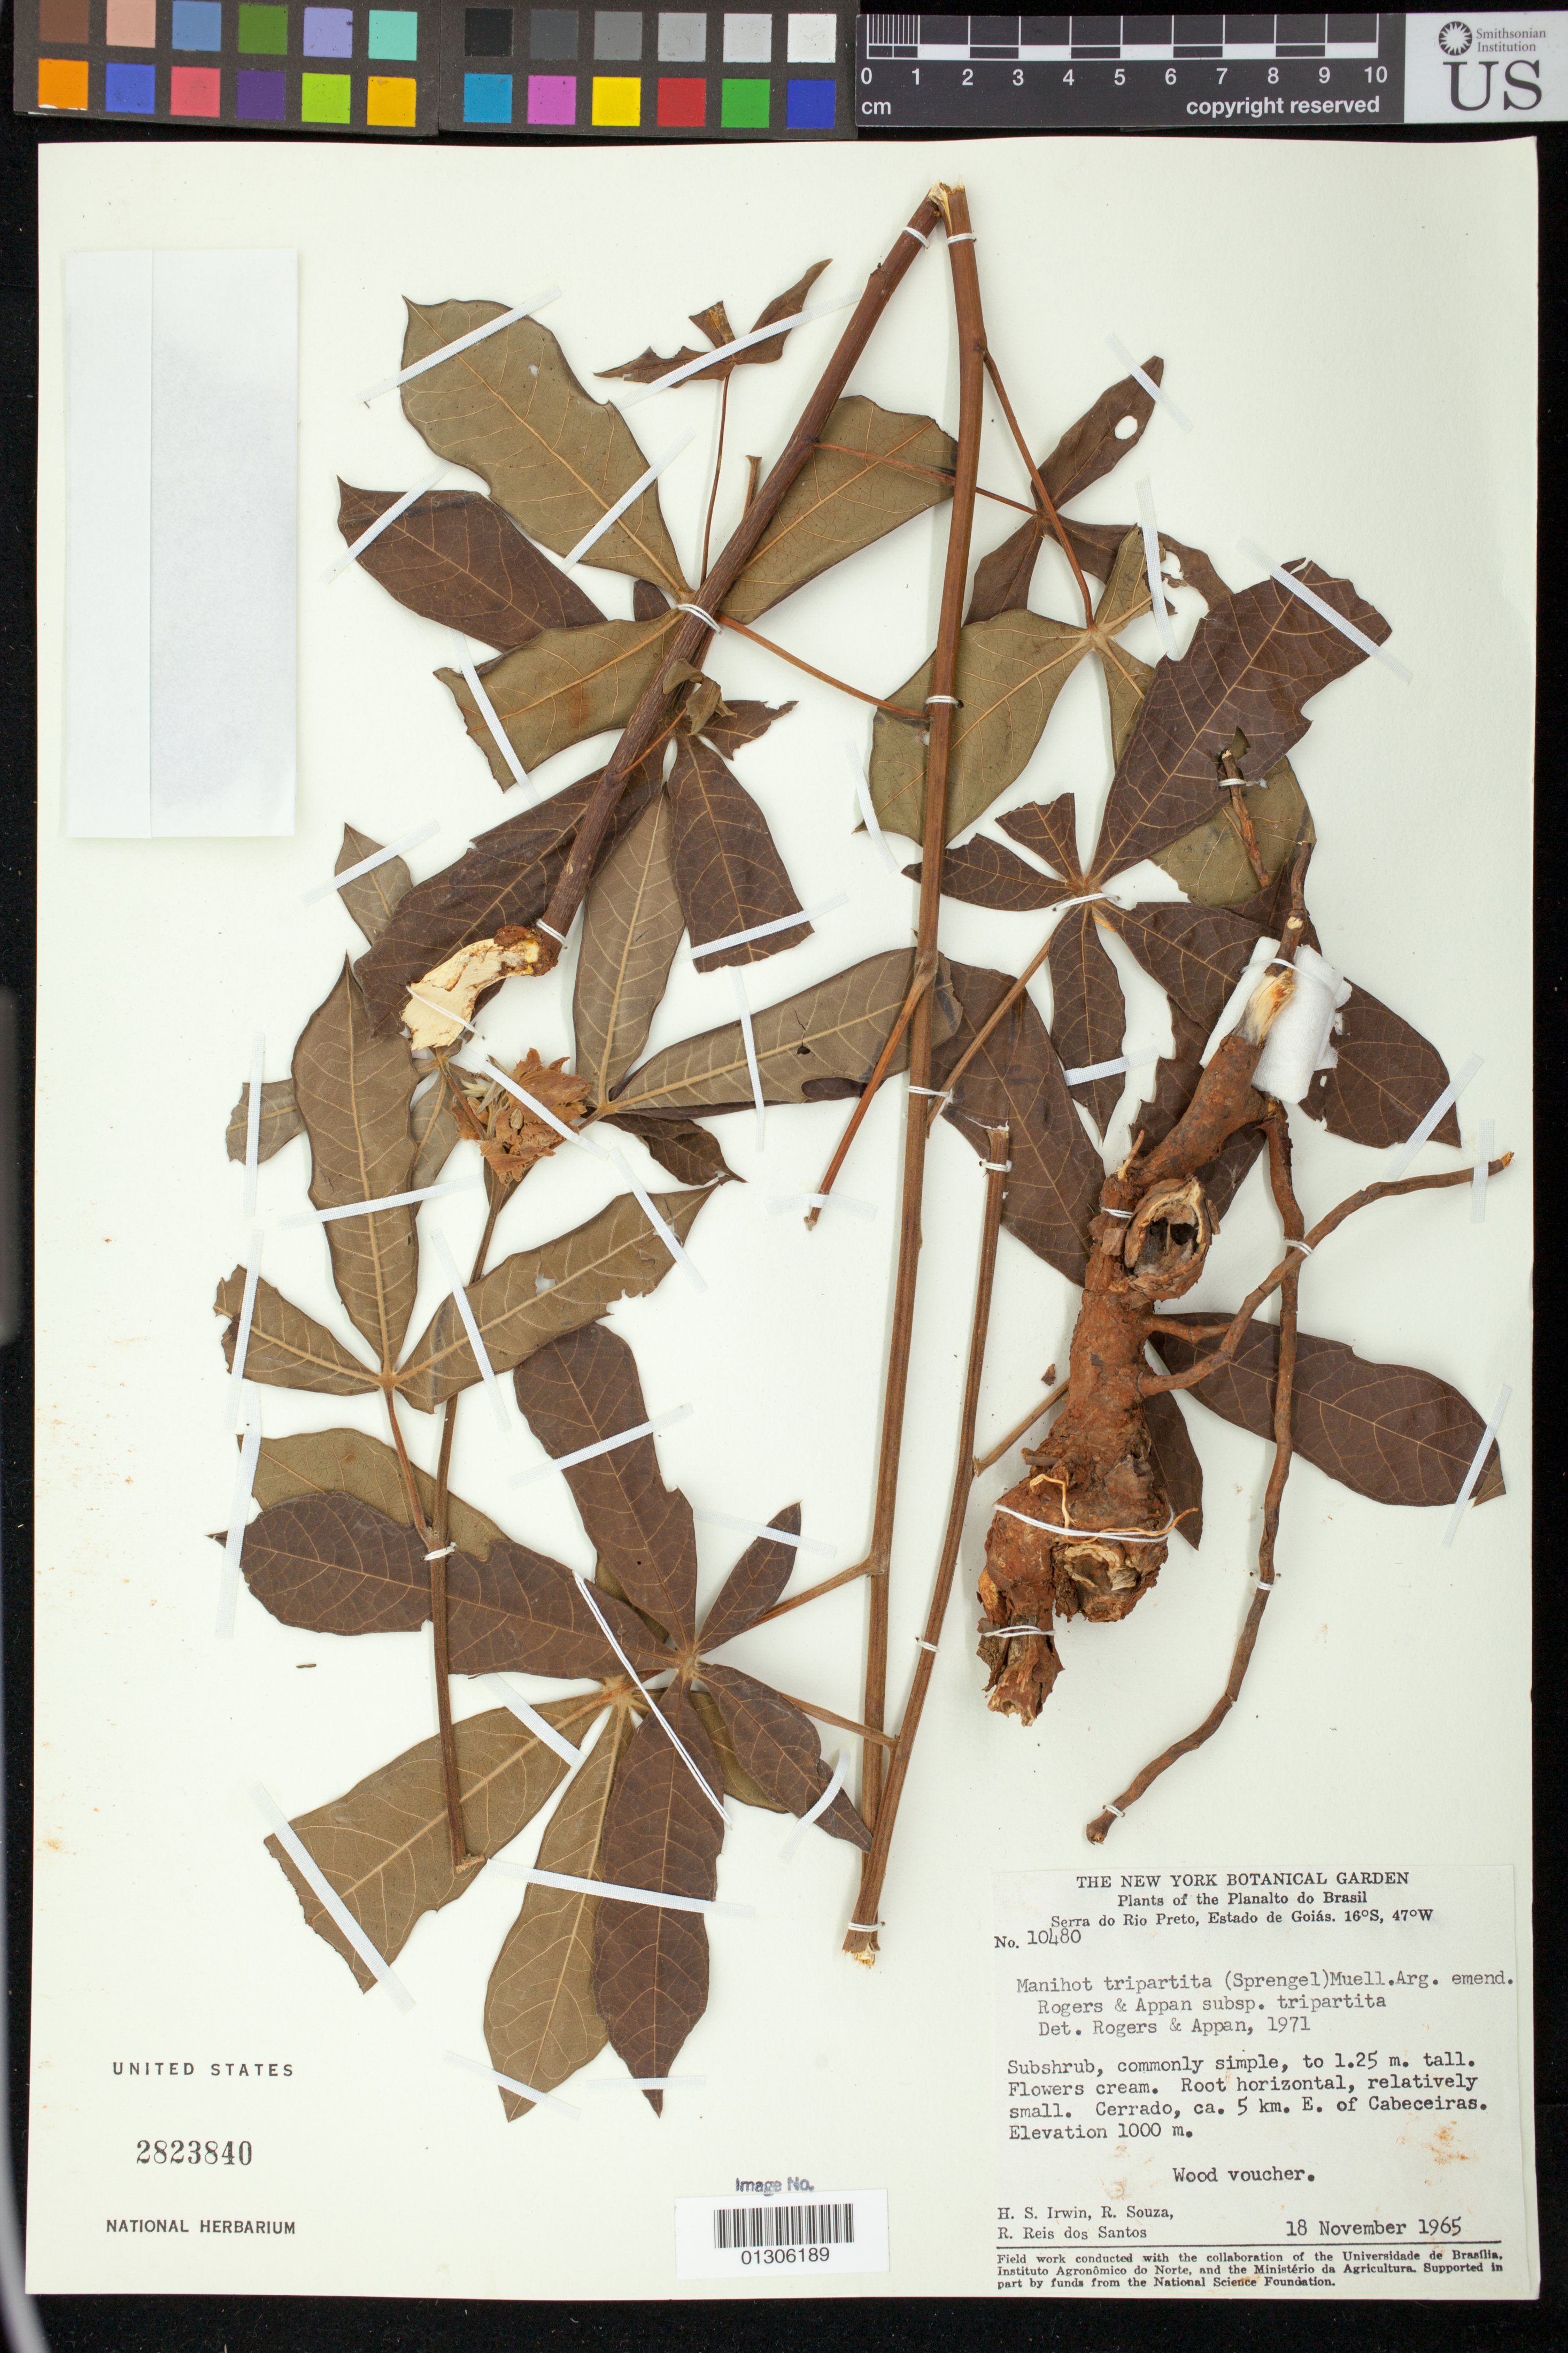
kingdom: Plantae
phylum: Tracheophyta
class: Magnoliopsida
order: Malpighiales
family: Euphorbiaceae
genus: Manihot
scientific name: Manihot tripartita subsp. tripartita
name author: (Spreng.) Müll. Arg.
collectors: H. Irwin, R. Souza & R. Reis dos Santos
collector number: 10480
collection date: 1965-11-18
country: Brazil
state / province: Goias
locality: Cerrado, ca. 5 km E of Cabeceiras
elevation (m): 1000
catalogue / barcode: US 2823840